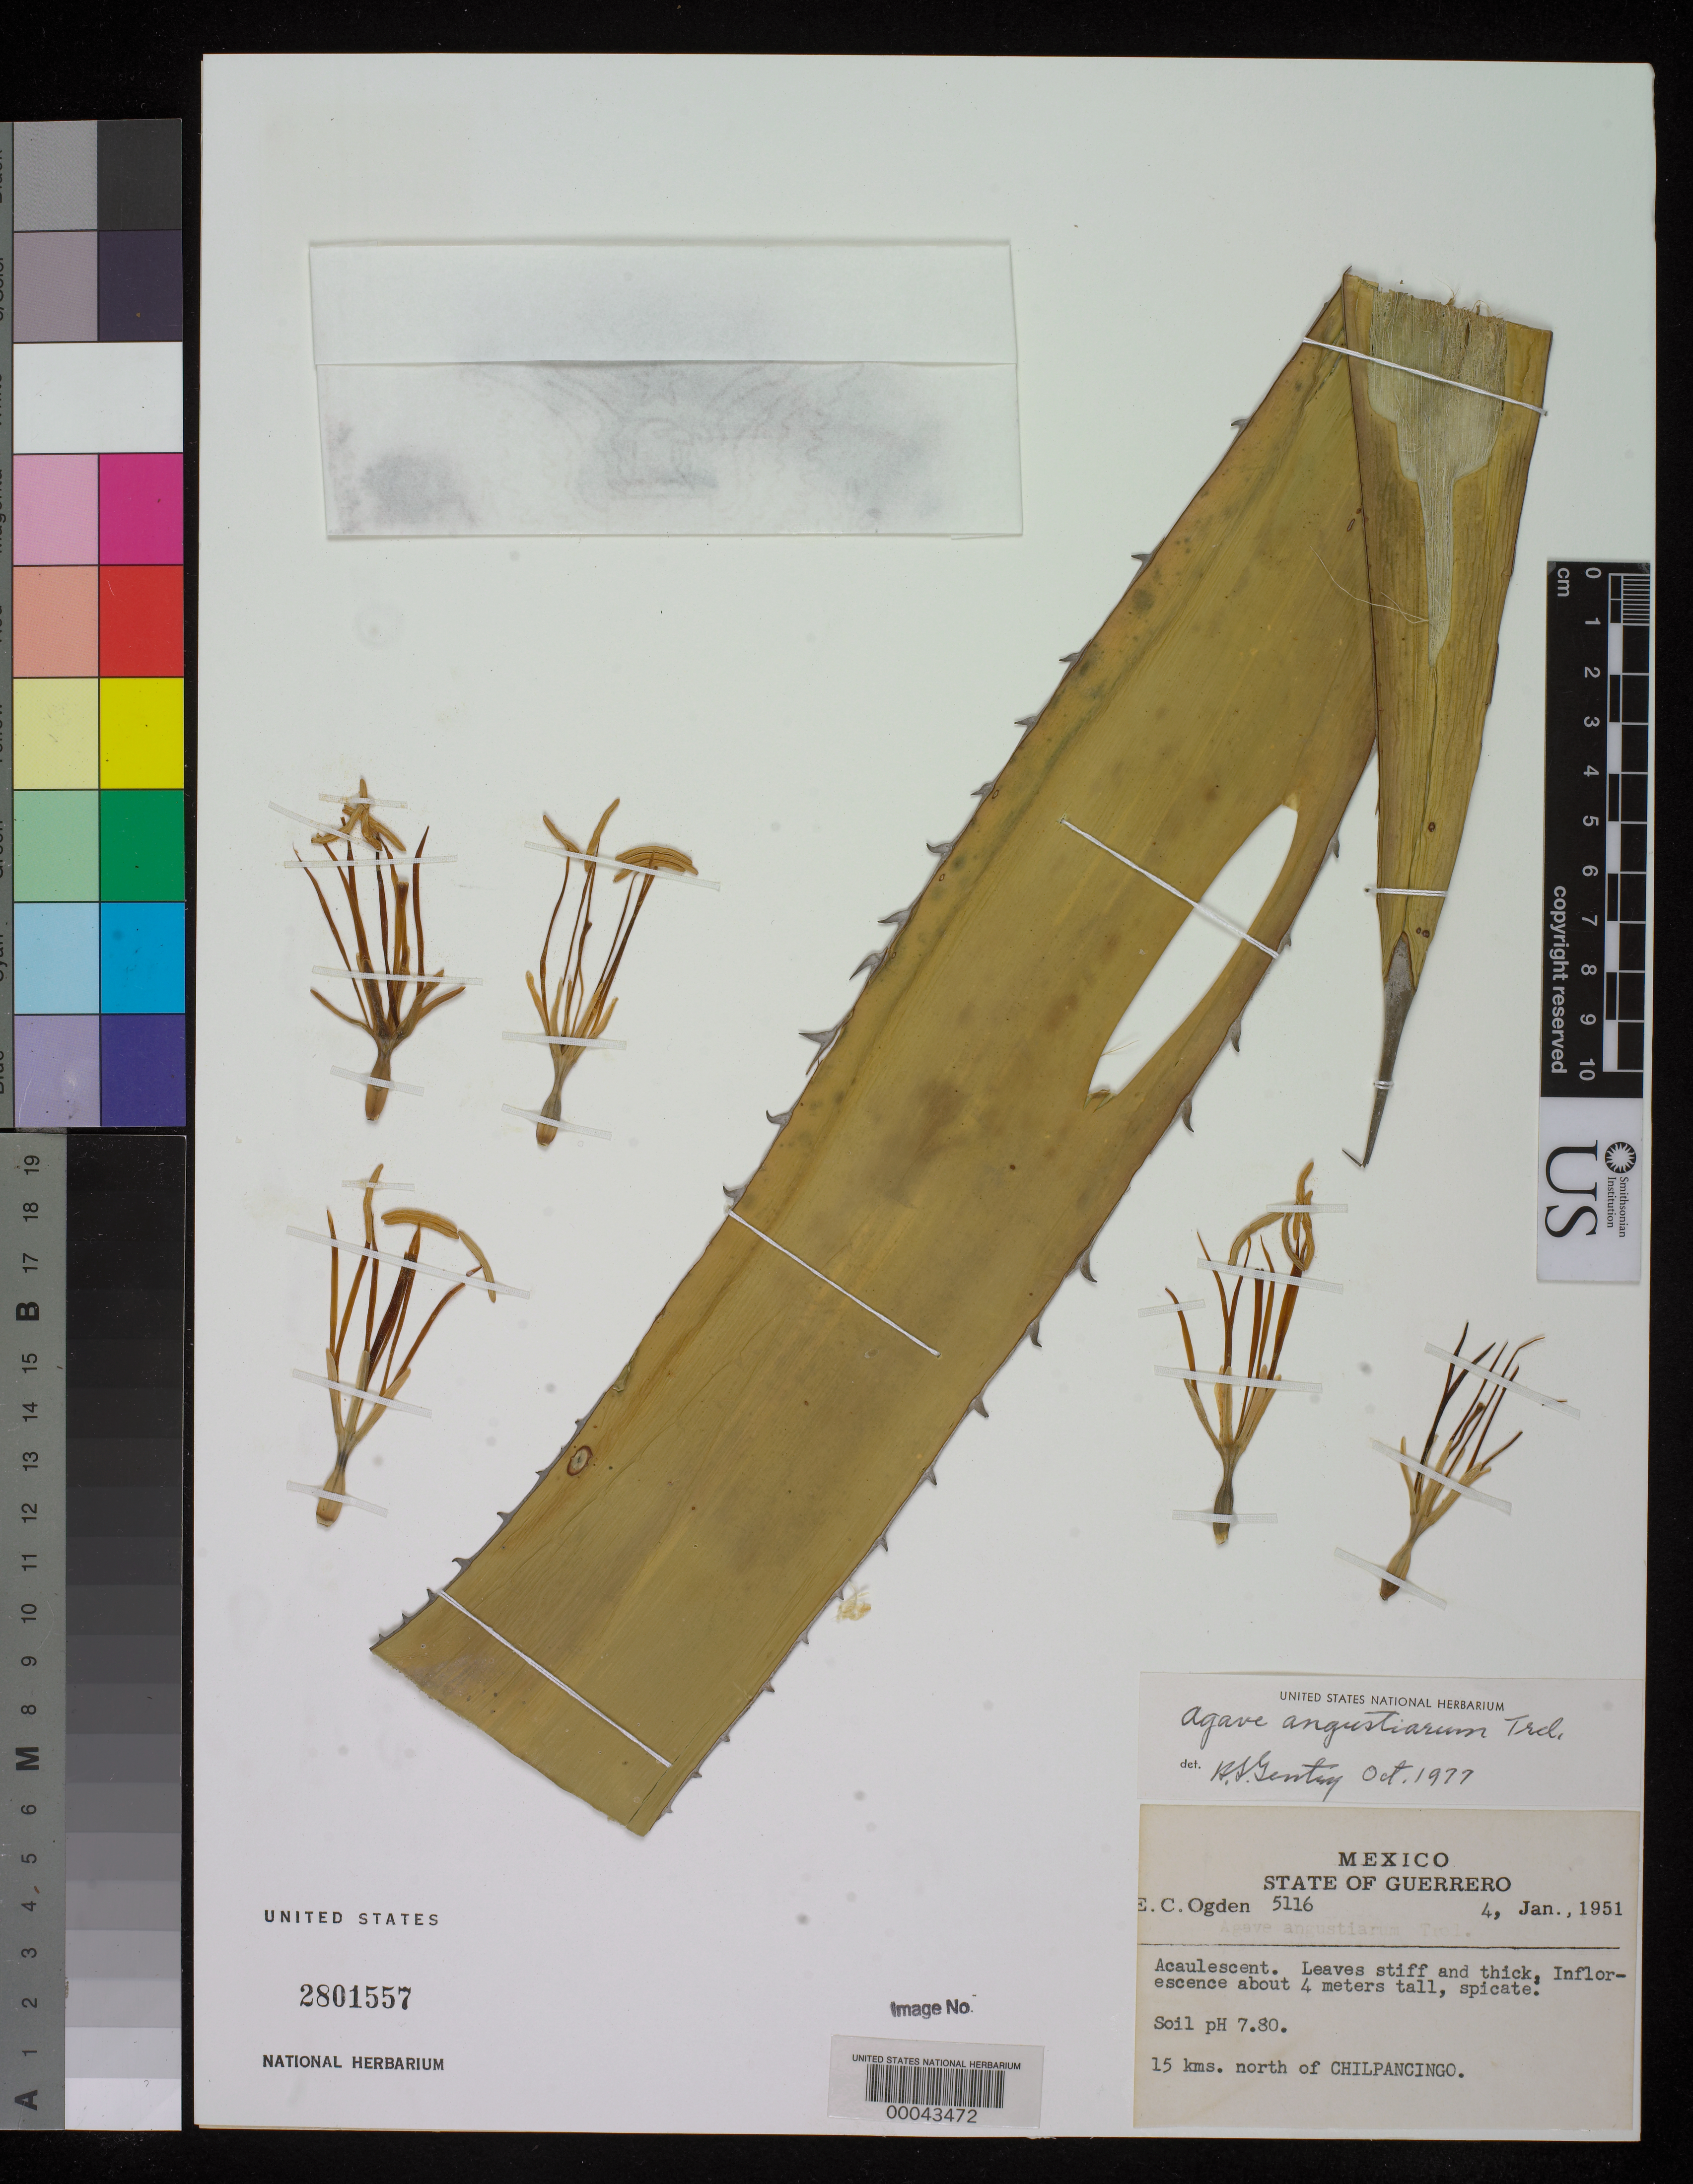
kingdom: Plantae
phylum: Tracheophyta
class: Liliopsida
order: Asparagales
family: Asparagaceae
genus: Agave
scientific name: Agave angustiarum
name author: Trel.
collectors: E. C. Ogden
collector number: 5116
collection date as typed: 04 Jan 1951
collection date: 1951-01-04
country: Mexico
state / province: Guerrero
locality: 15 kms N of Chipancingo.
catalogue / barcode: US 2801557